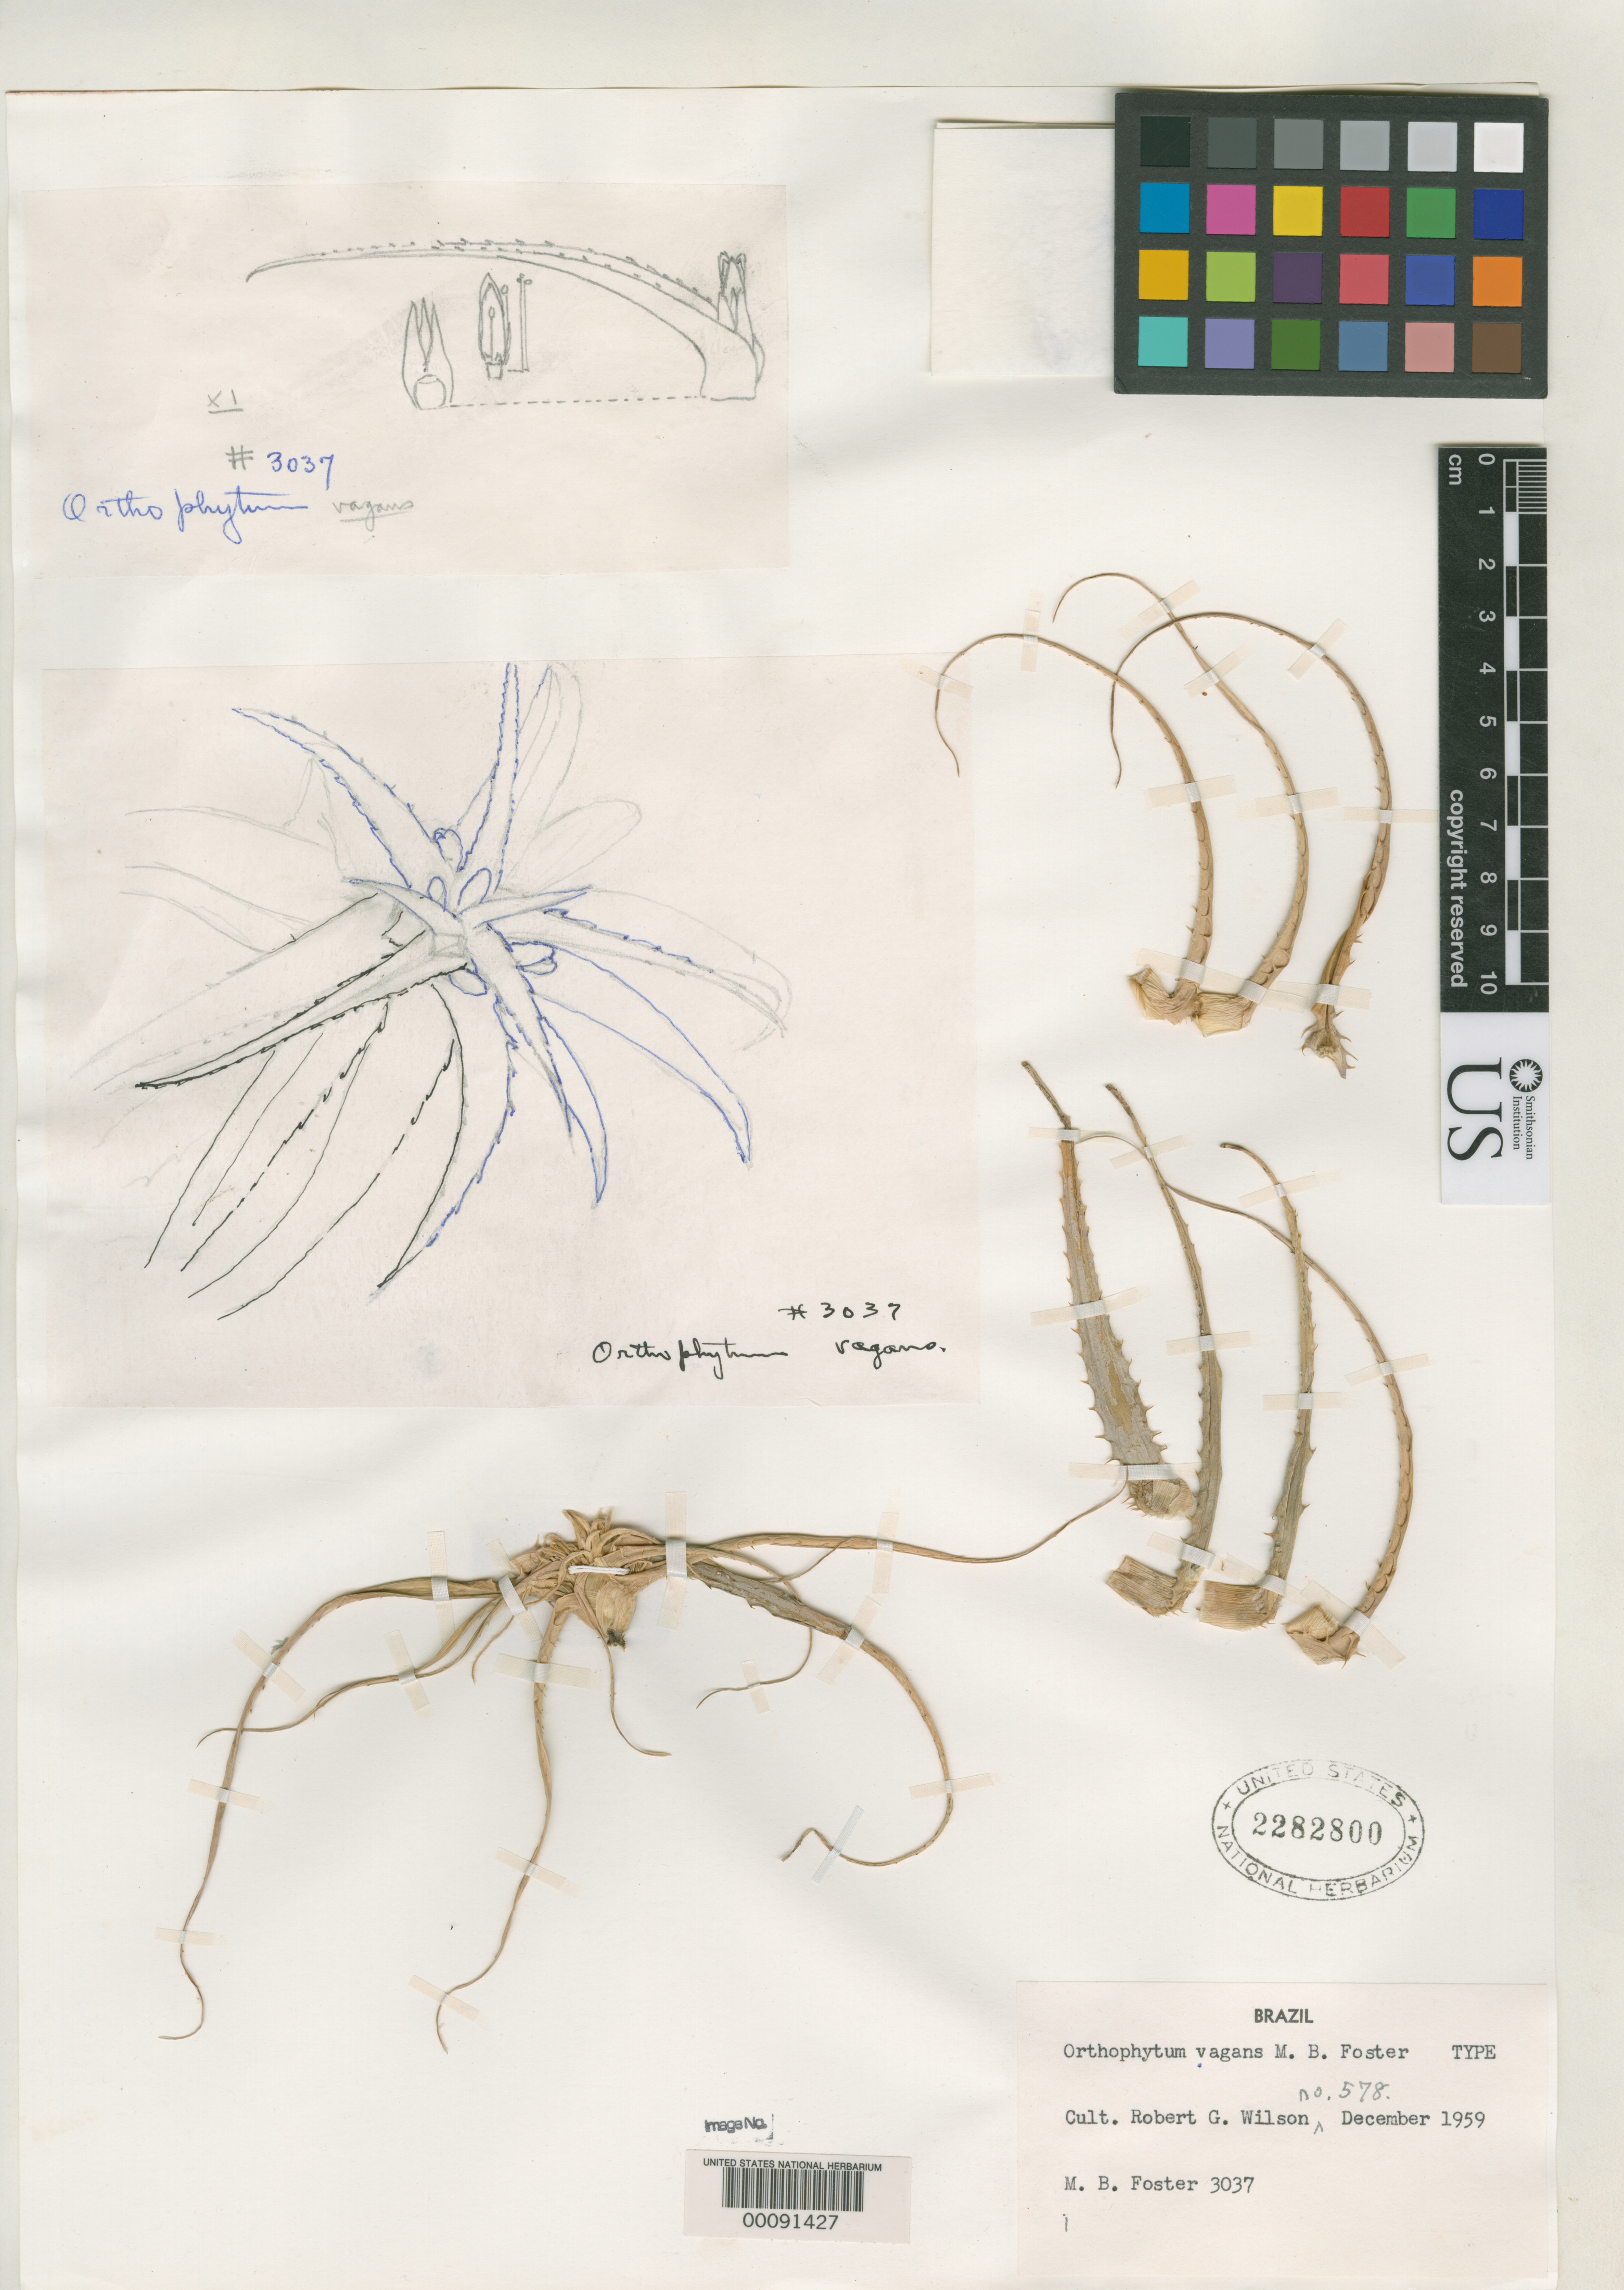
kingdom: Plantae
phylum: Tracheophyta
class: Liliopsida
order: Poales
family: Bromeliaceae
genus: Orthophytum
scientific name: Orthophytum vagans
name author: M.B. Foster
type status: Holotype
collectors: R. G. Wilson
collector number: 578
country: Brazil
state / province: Espírito Santo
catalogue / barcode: US 2282800